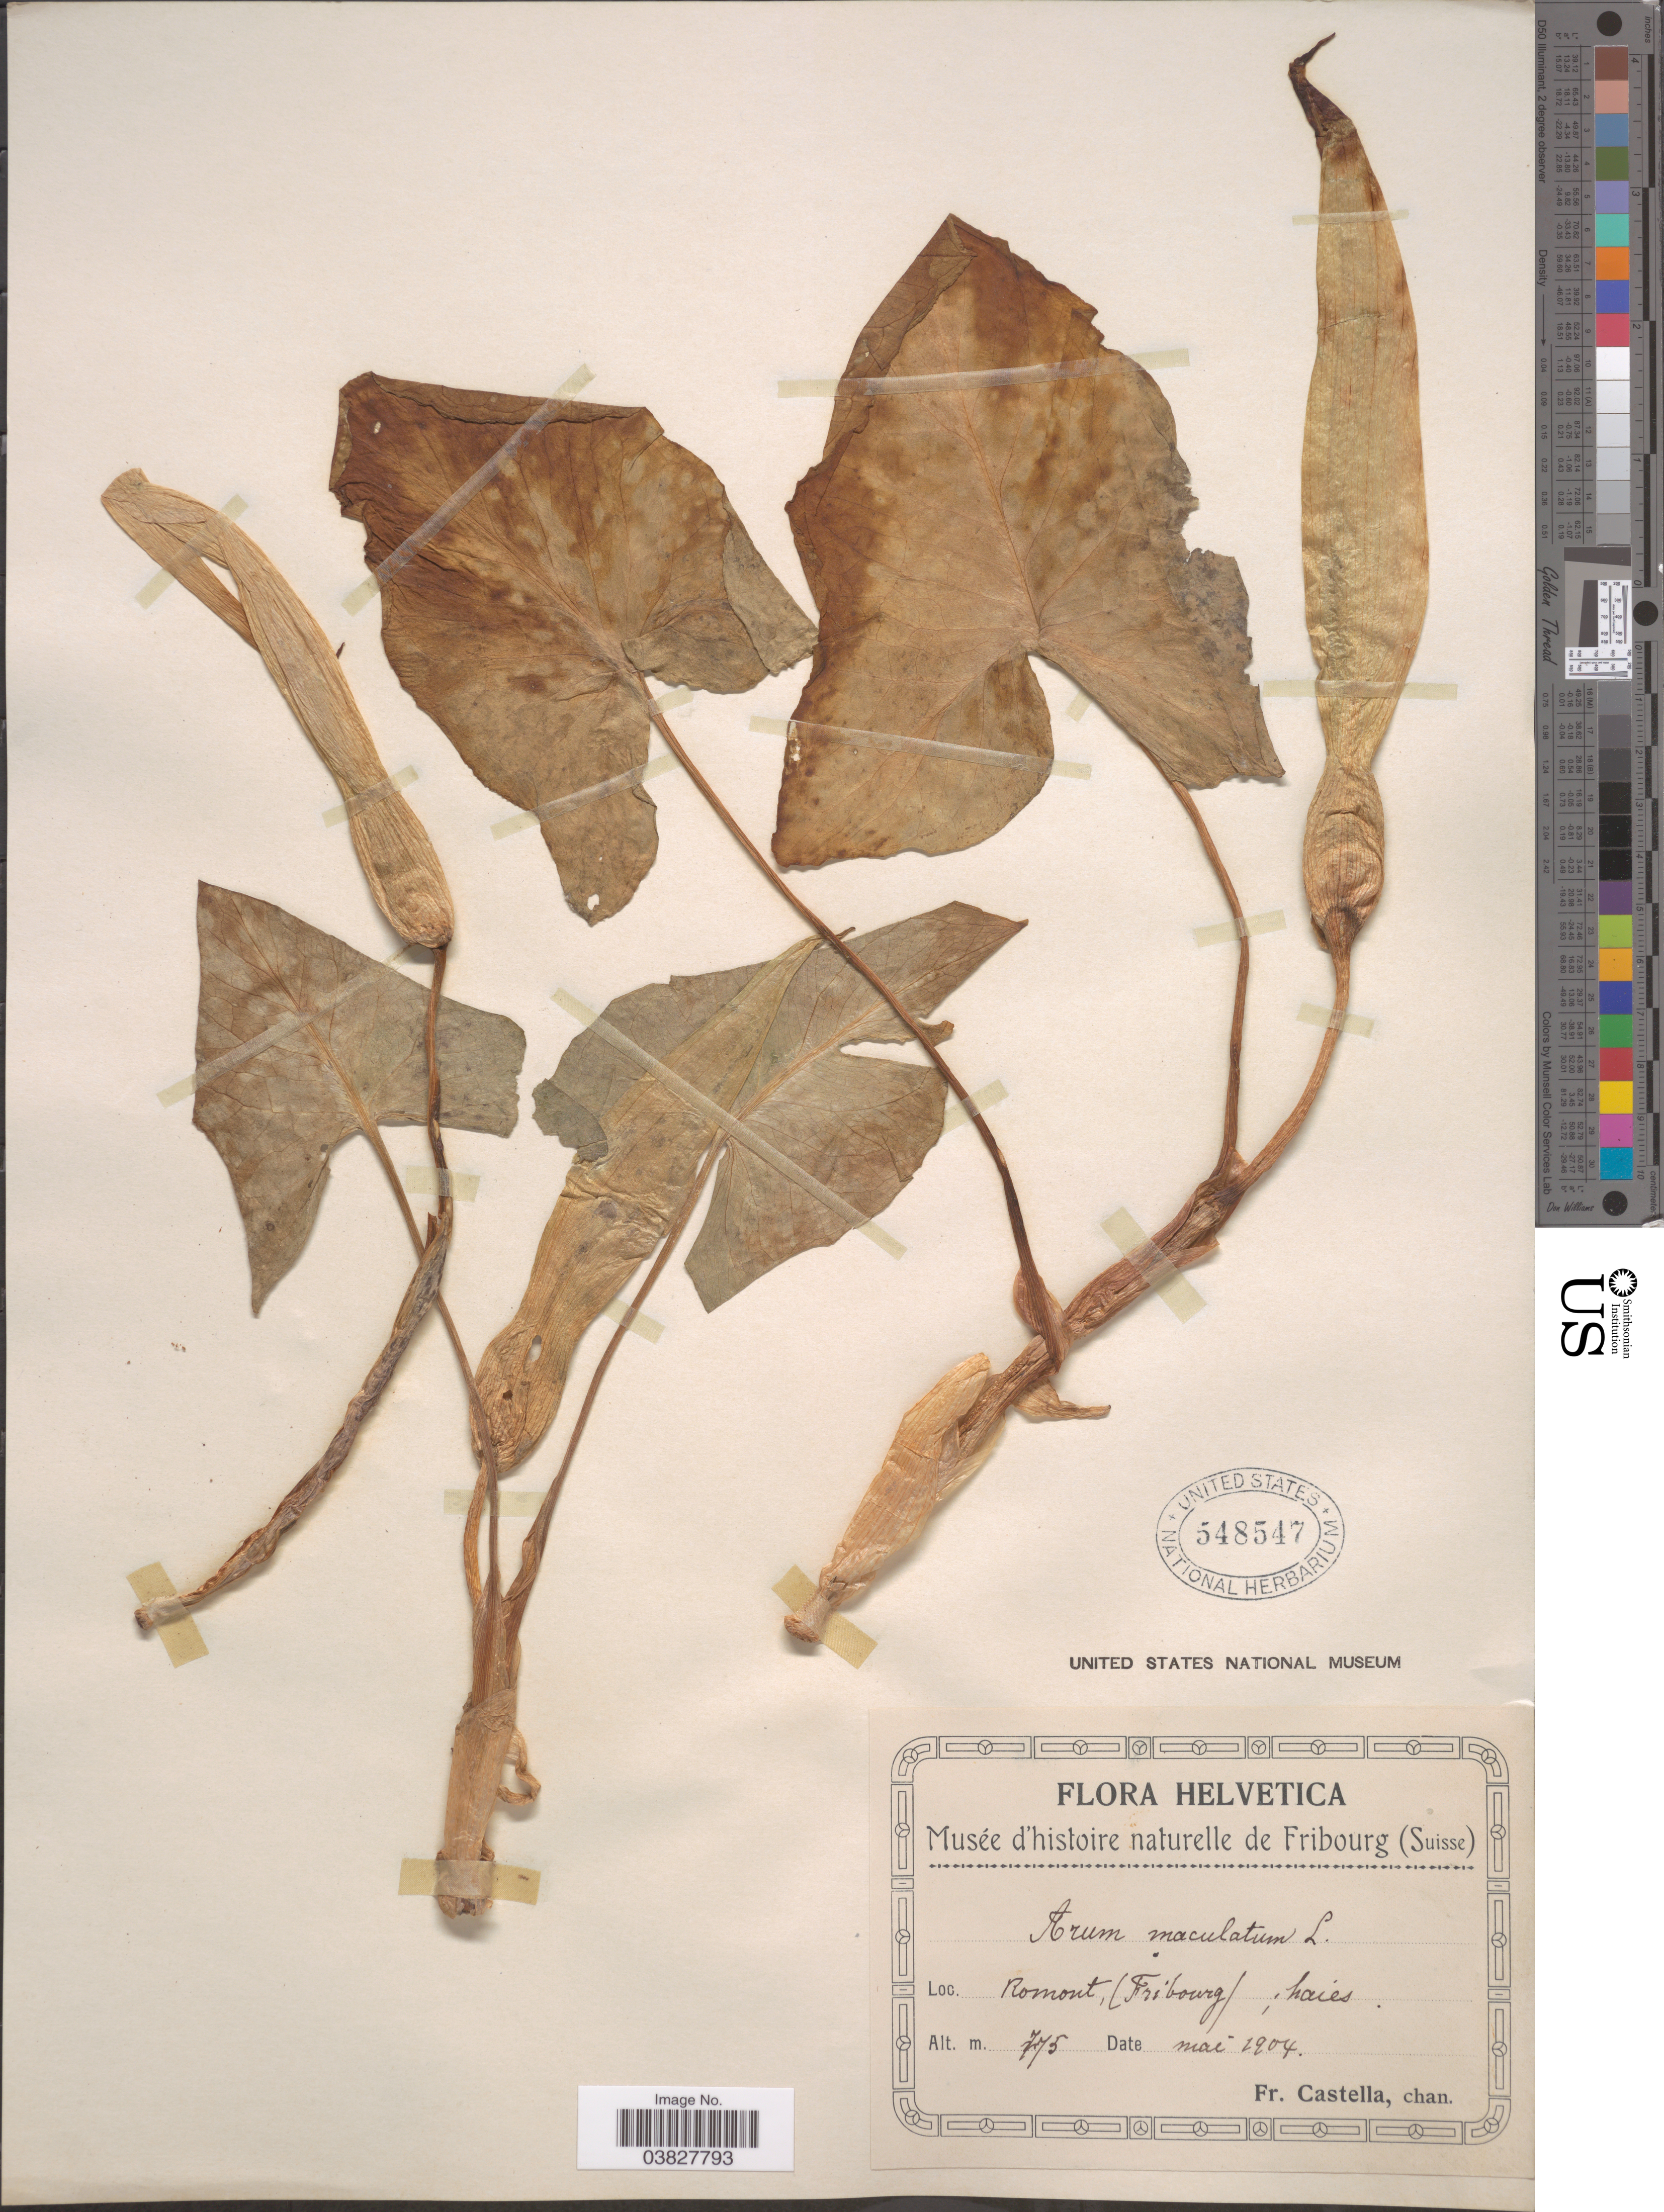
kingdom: Plantae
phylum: Tracheophyta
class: Liliopsida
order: Alismatales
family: Araceae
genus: Arum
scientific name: Arum maculatum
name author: L.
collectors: Fr. Castella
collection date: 1904-05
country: Switzerland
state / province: Fribourg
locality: Helvetica. Romont.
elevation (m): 775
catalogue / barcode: US 548547